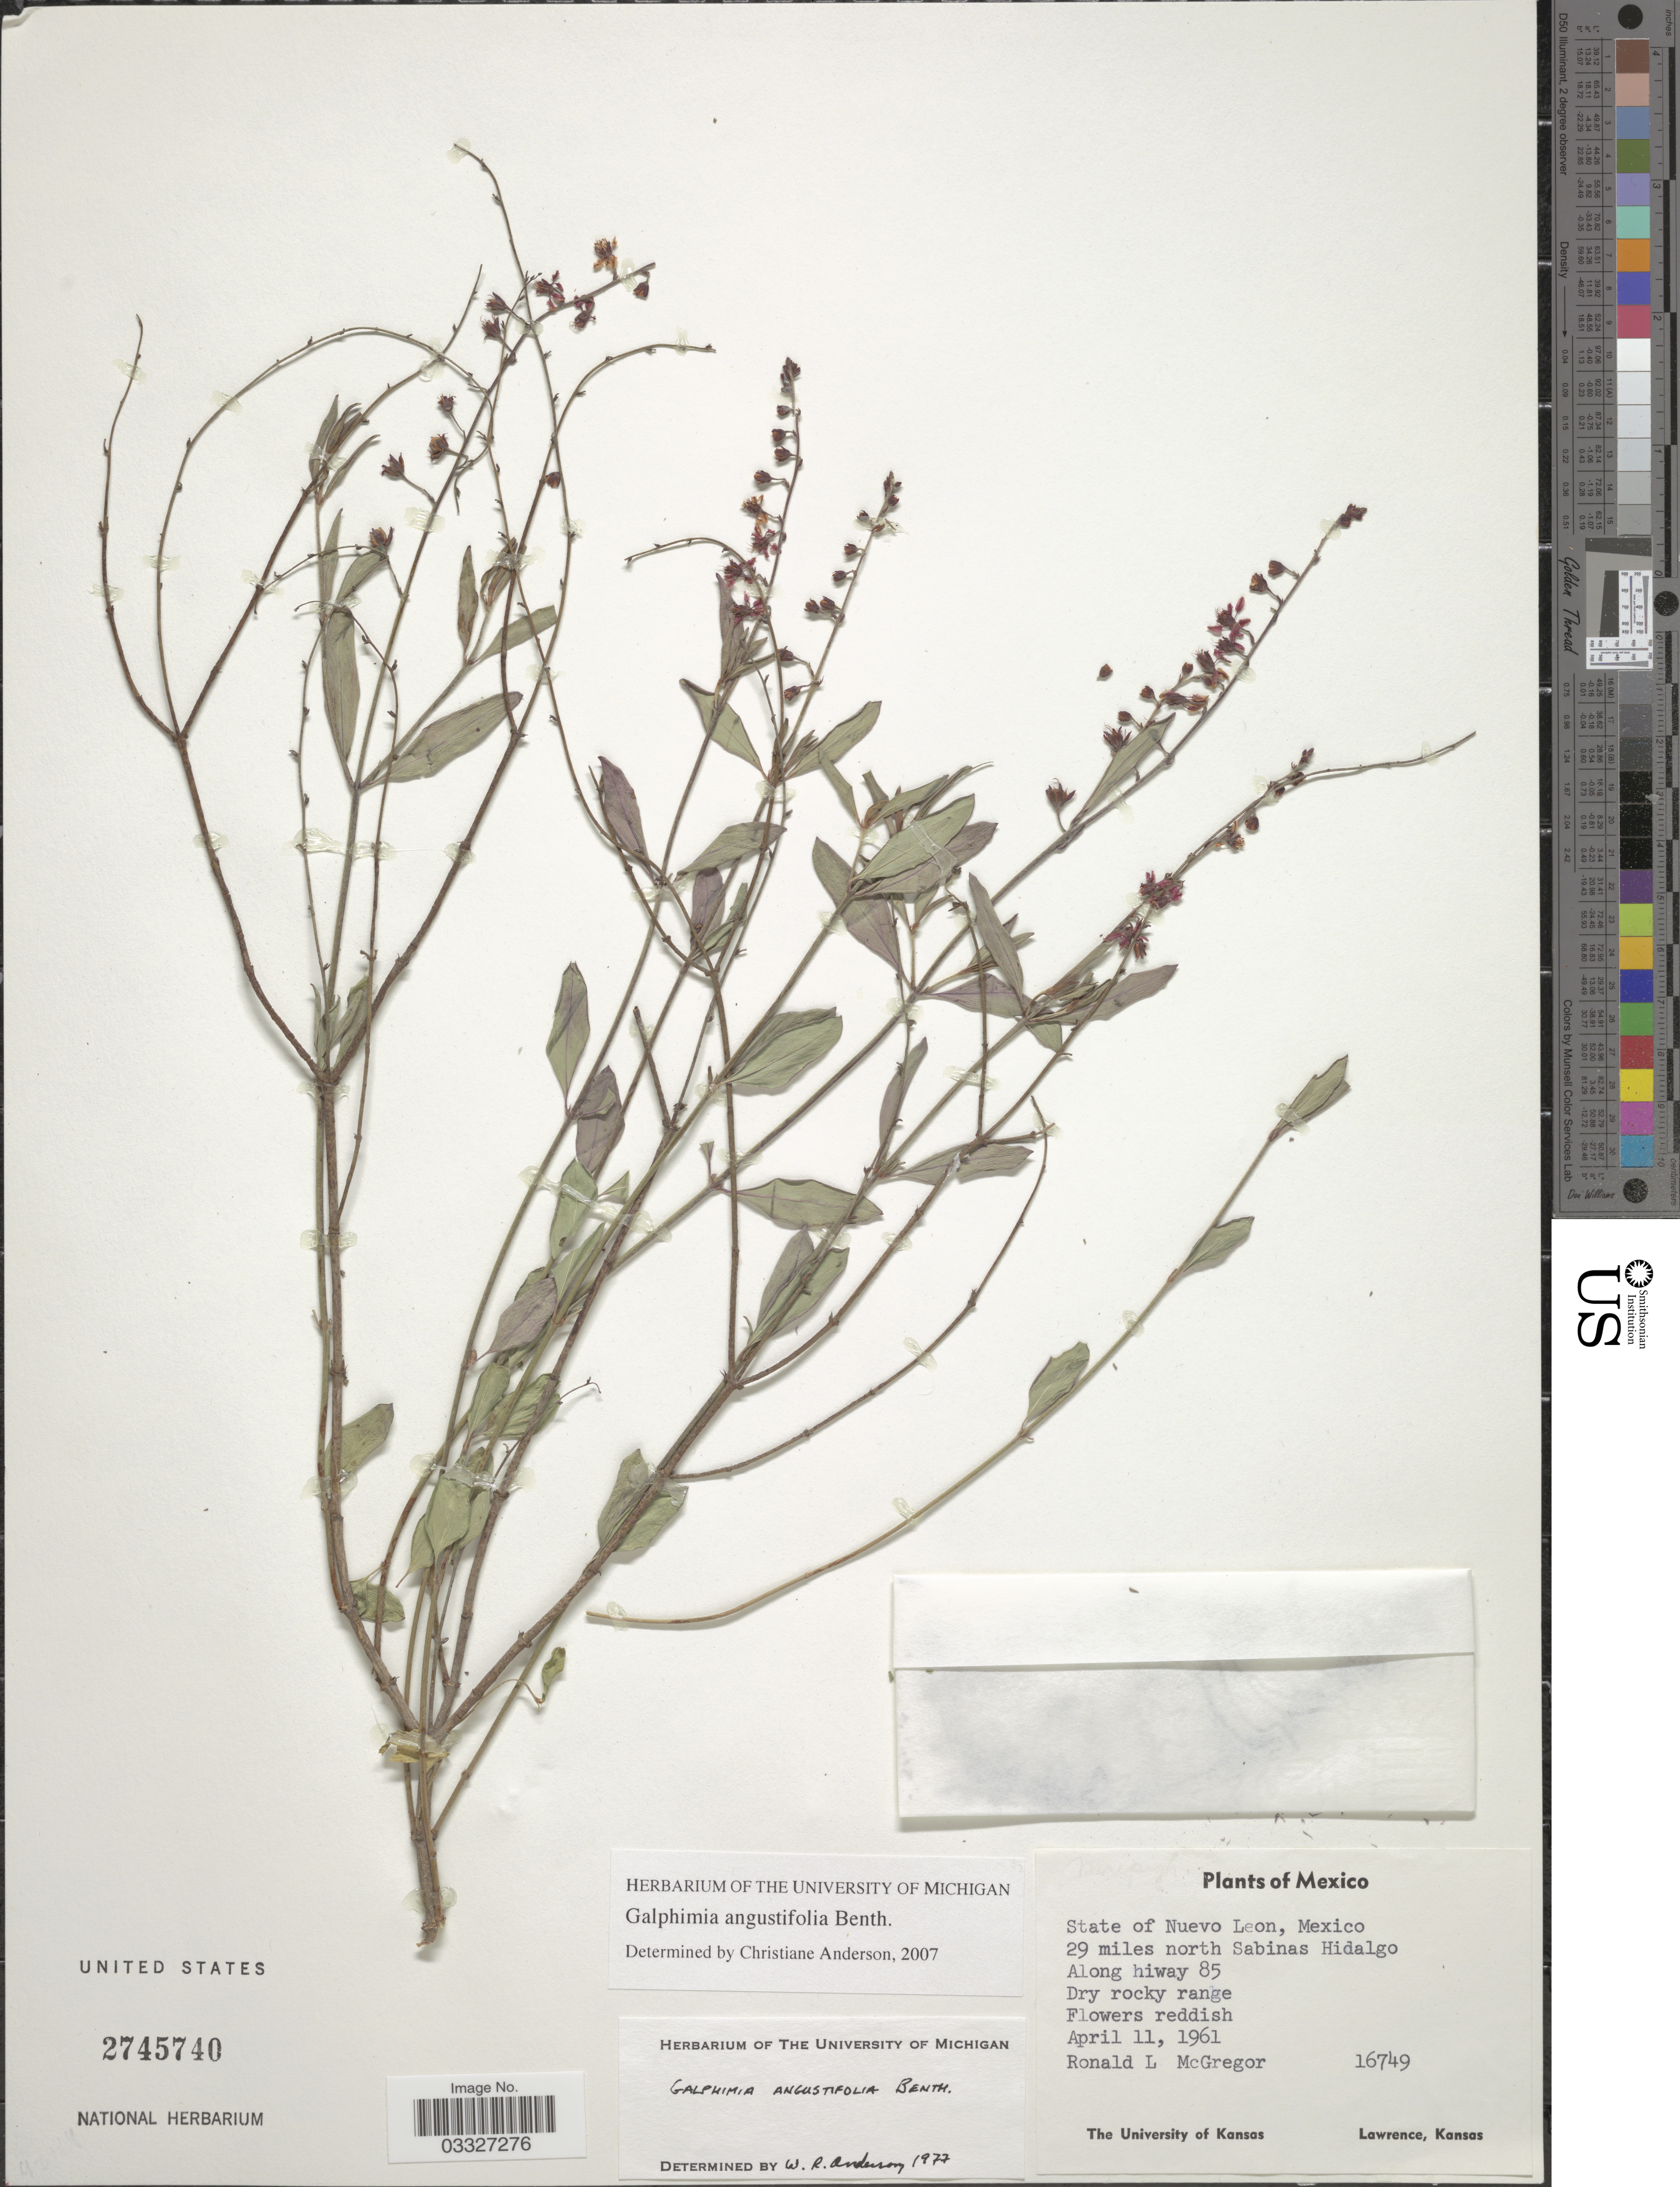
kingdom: Plantae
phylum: Tracheophyta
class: Magnoliopsida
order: Malpighiales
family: Malpighiaceae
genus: Galphimia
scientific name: Galphimia angustifolia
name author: Benth.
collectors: R. McGregor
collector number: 16749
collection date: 1961-04-11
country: Mexico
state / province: Nuevo León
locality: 29 miles north of Sabinas Hidalgo. Along hiway 85.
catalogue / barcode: US 2745740